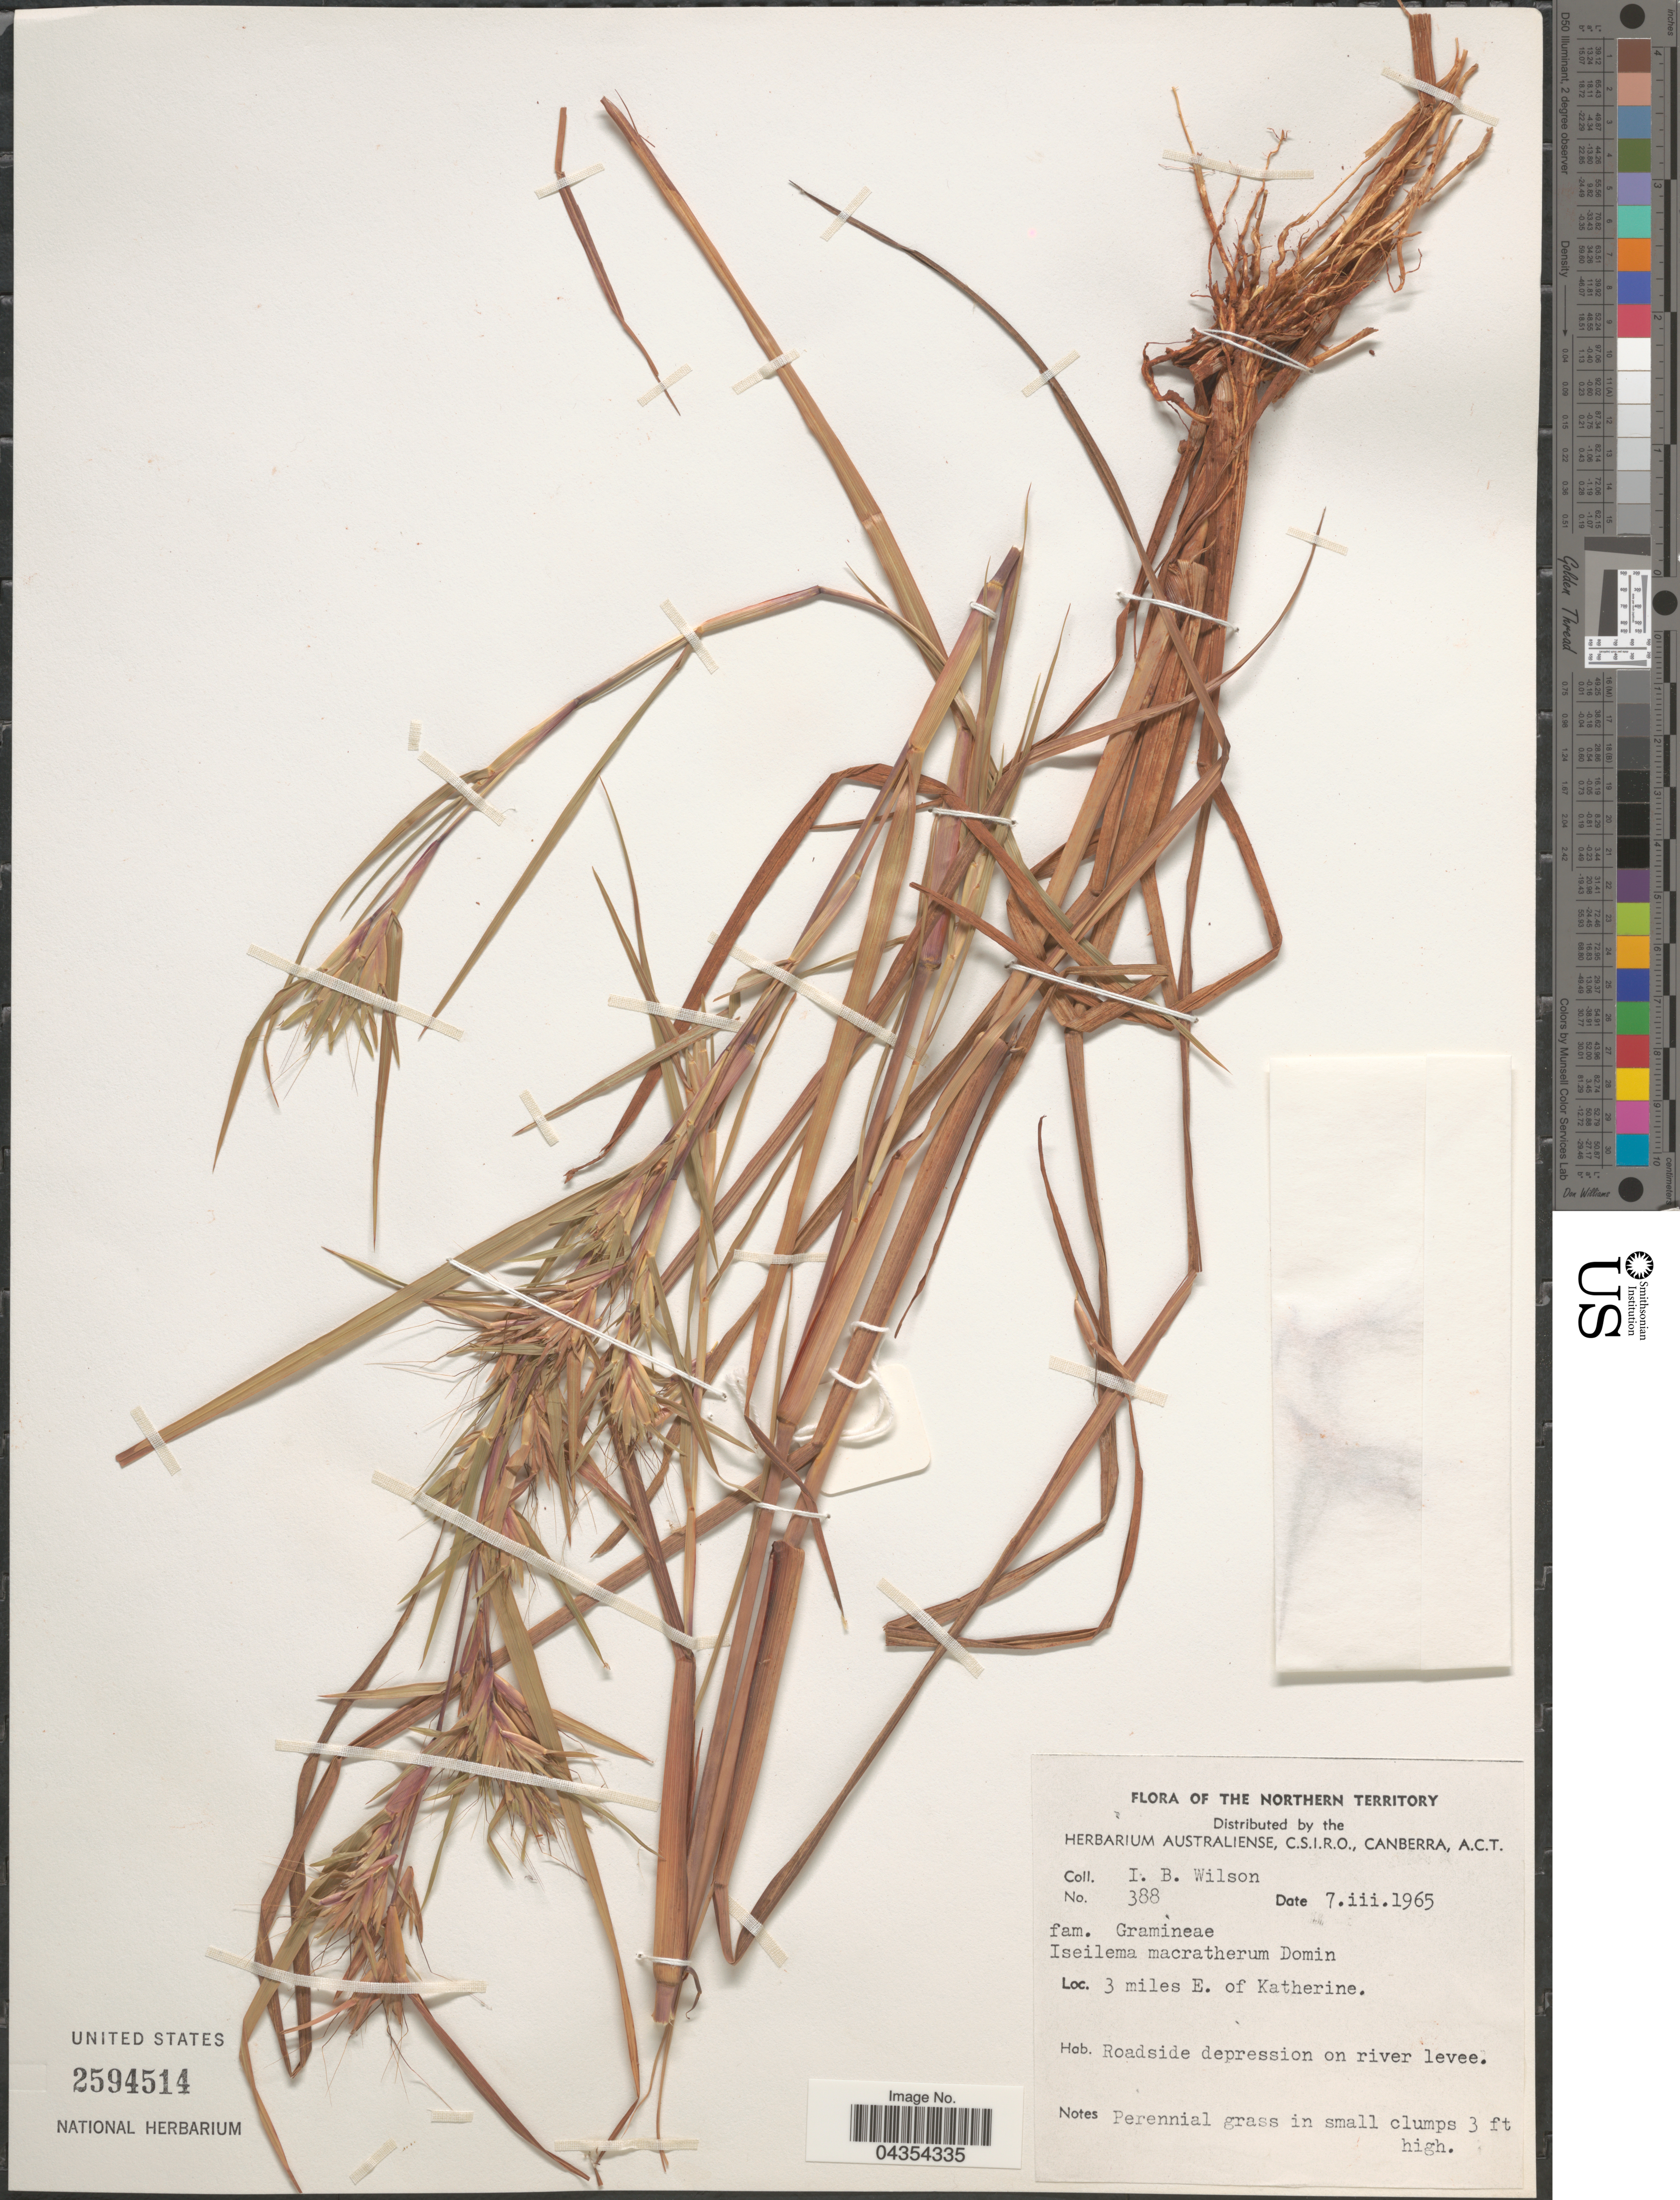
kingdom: Plantae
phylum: Tracheophyta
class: Liliopsida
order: Poales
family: Poaceae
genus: Iseilema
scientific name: Iseilema macratherum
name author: Domin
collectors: I. B. Wilson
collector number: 388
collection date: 1965-03-07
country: Australia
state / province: Northern Territory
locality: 3 miles E. of Katherine.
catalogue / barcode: US 2594514